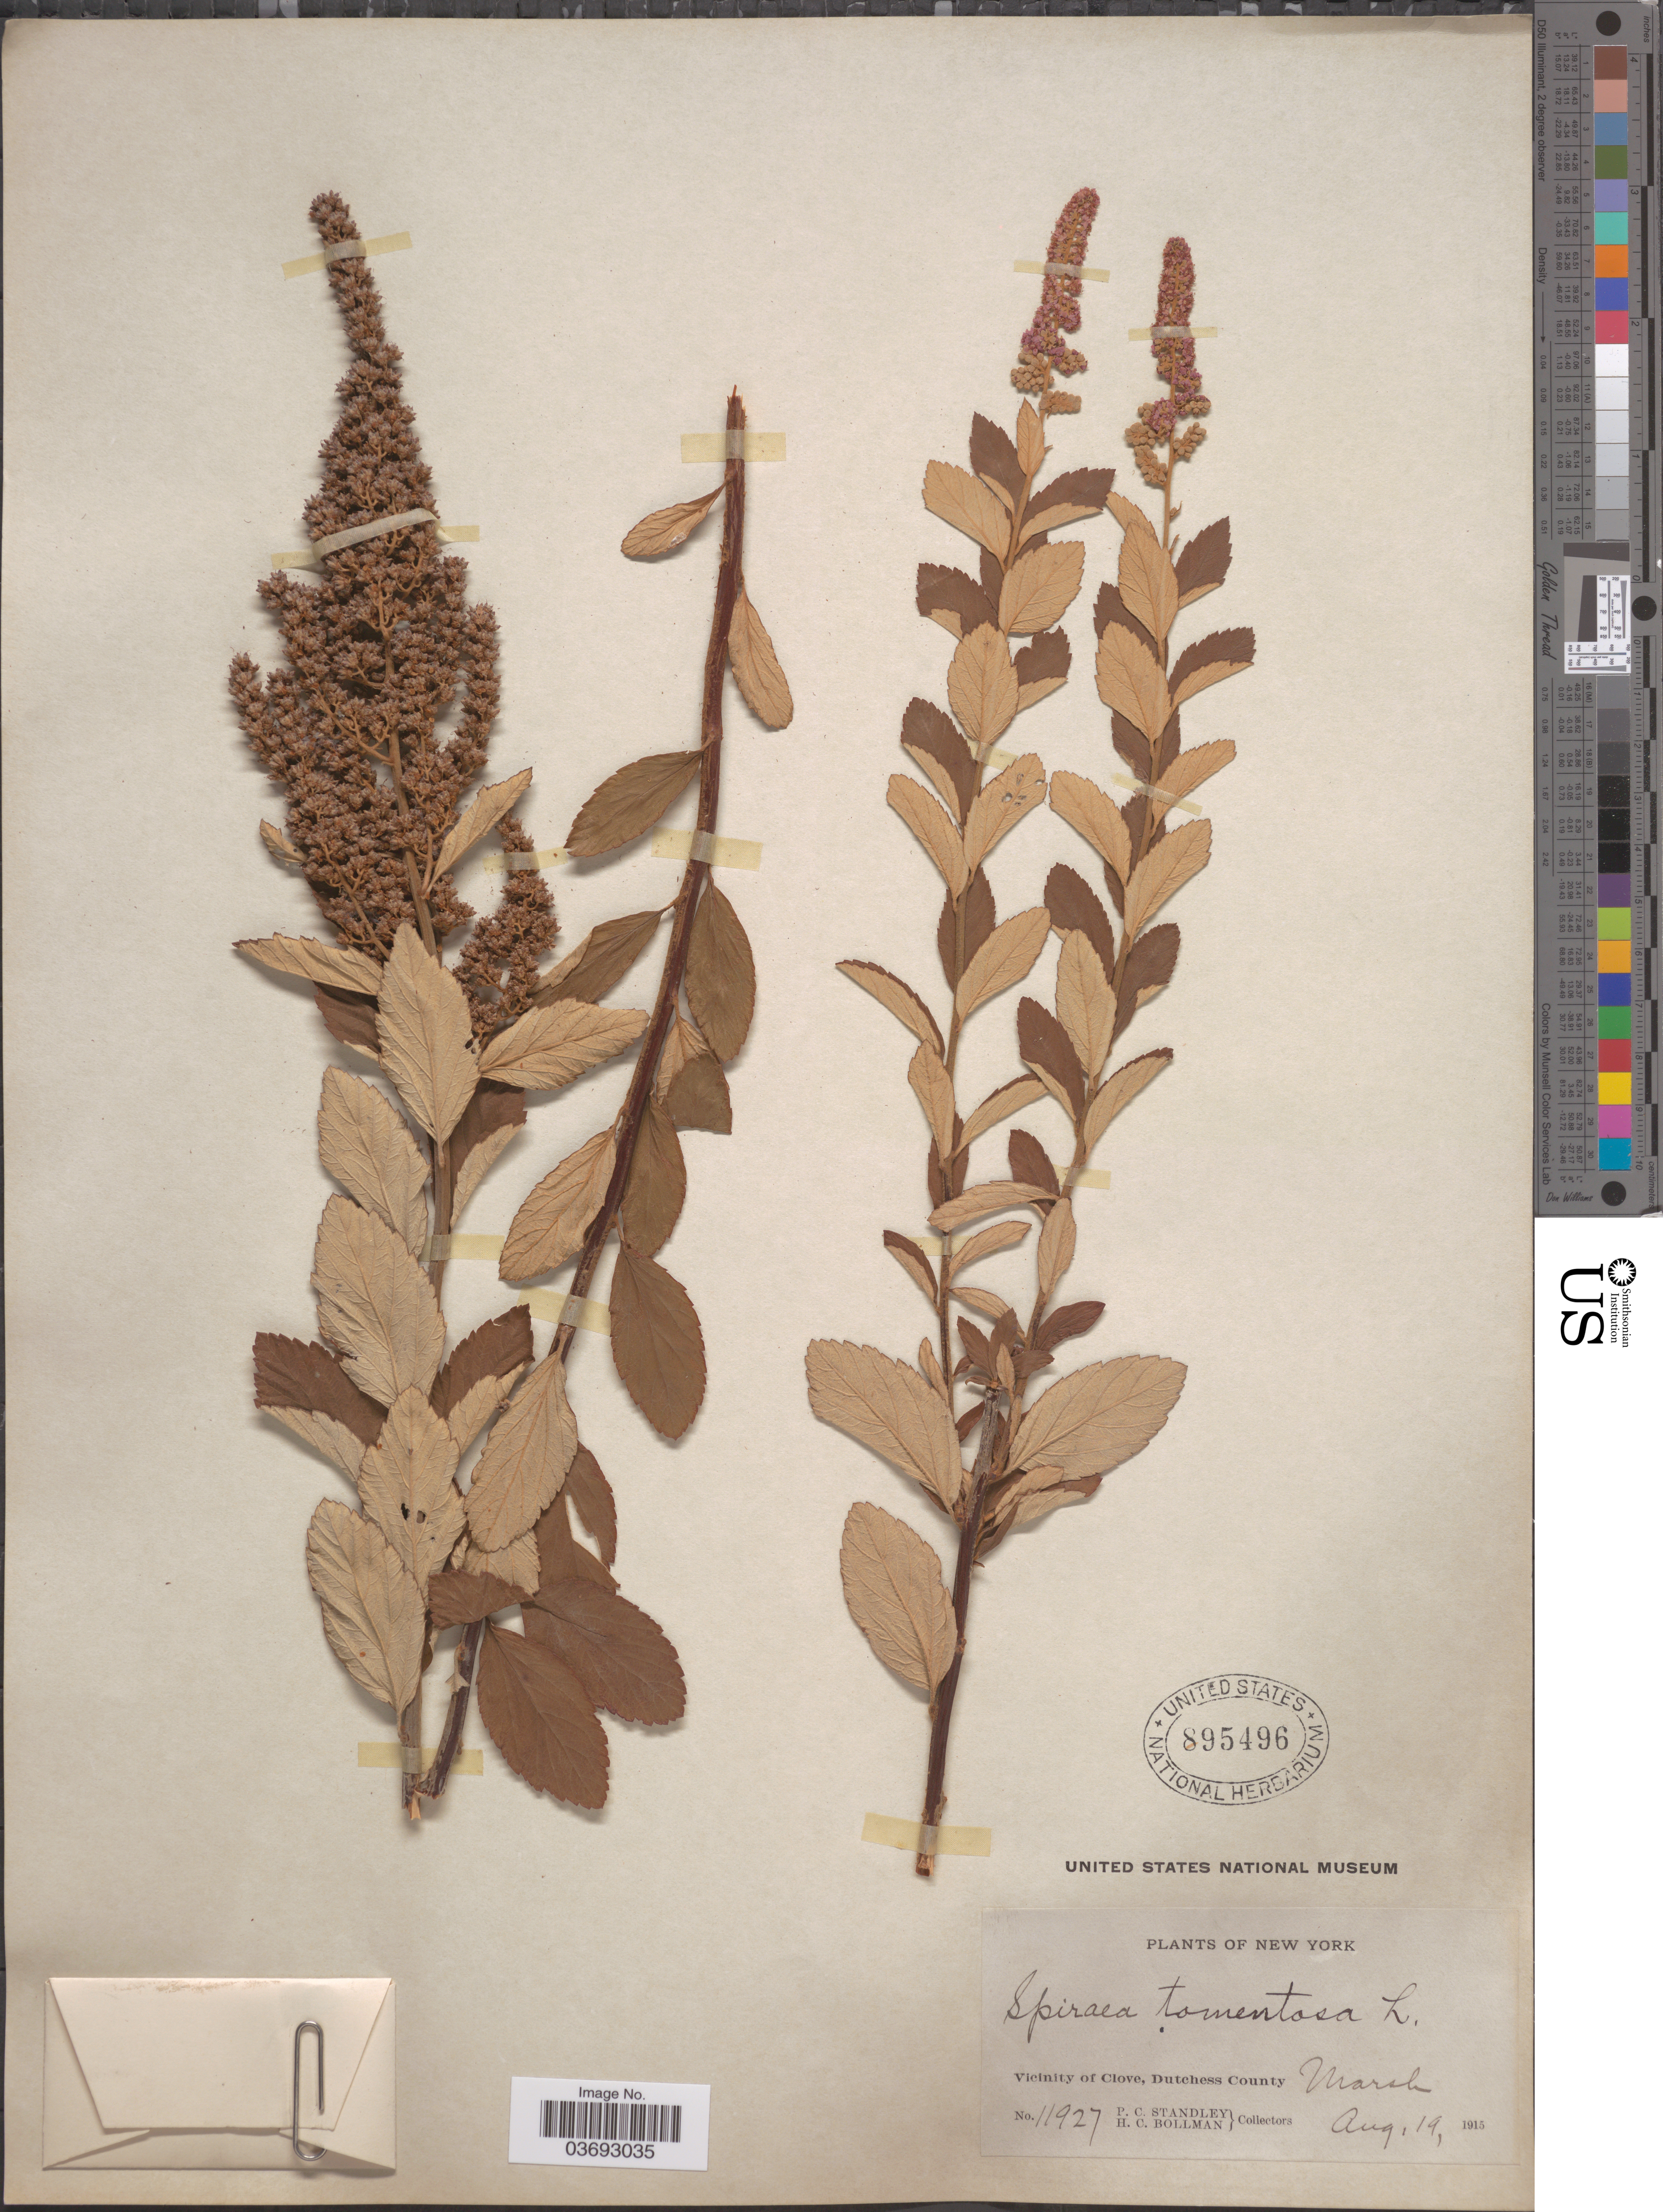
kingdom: Plantae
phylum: Tracheophyta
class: Magnoliopsida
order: Rosales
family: Rosaceae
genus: Spiraea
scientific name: Spiraea tomentosa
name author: L.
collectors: P. C. Standley & H. C. Bollman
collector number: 11927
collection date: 1915-08-19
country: United States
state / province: New York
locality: Vicinity of Clove, Dutchess County. Marsh.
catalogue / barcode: US 895496